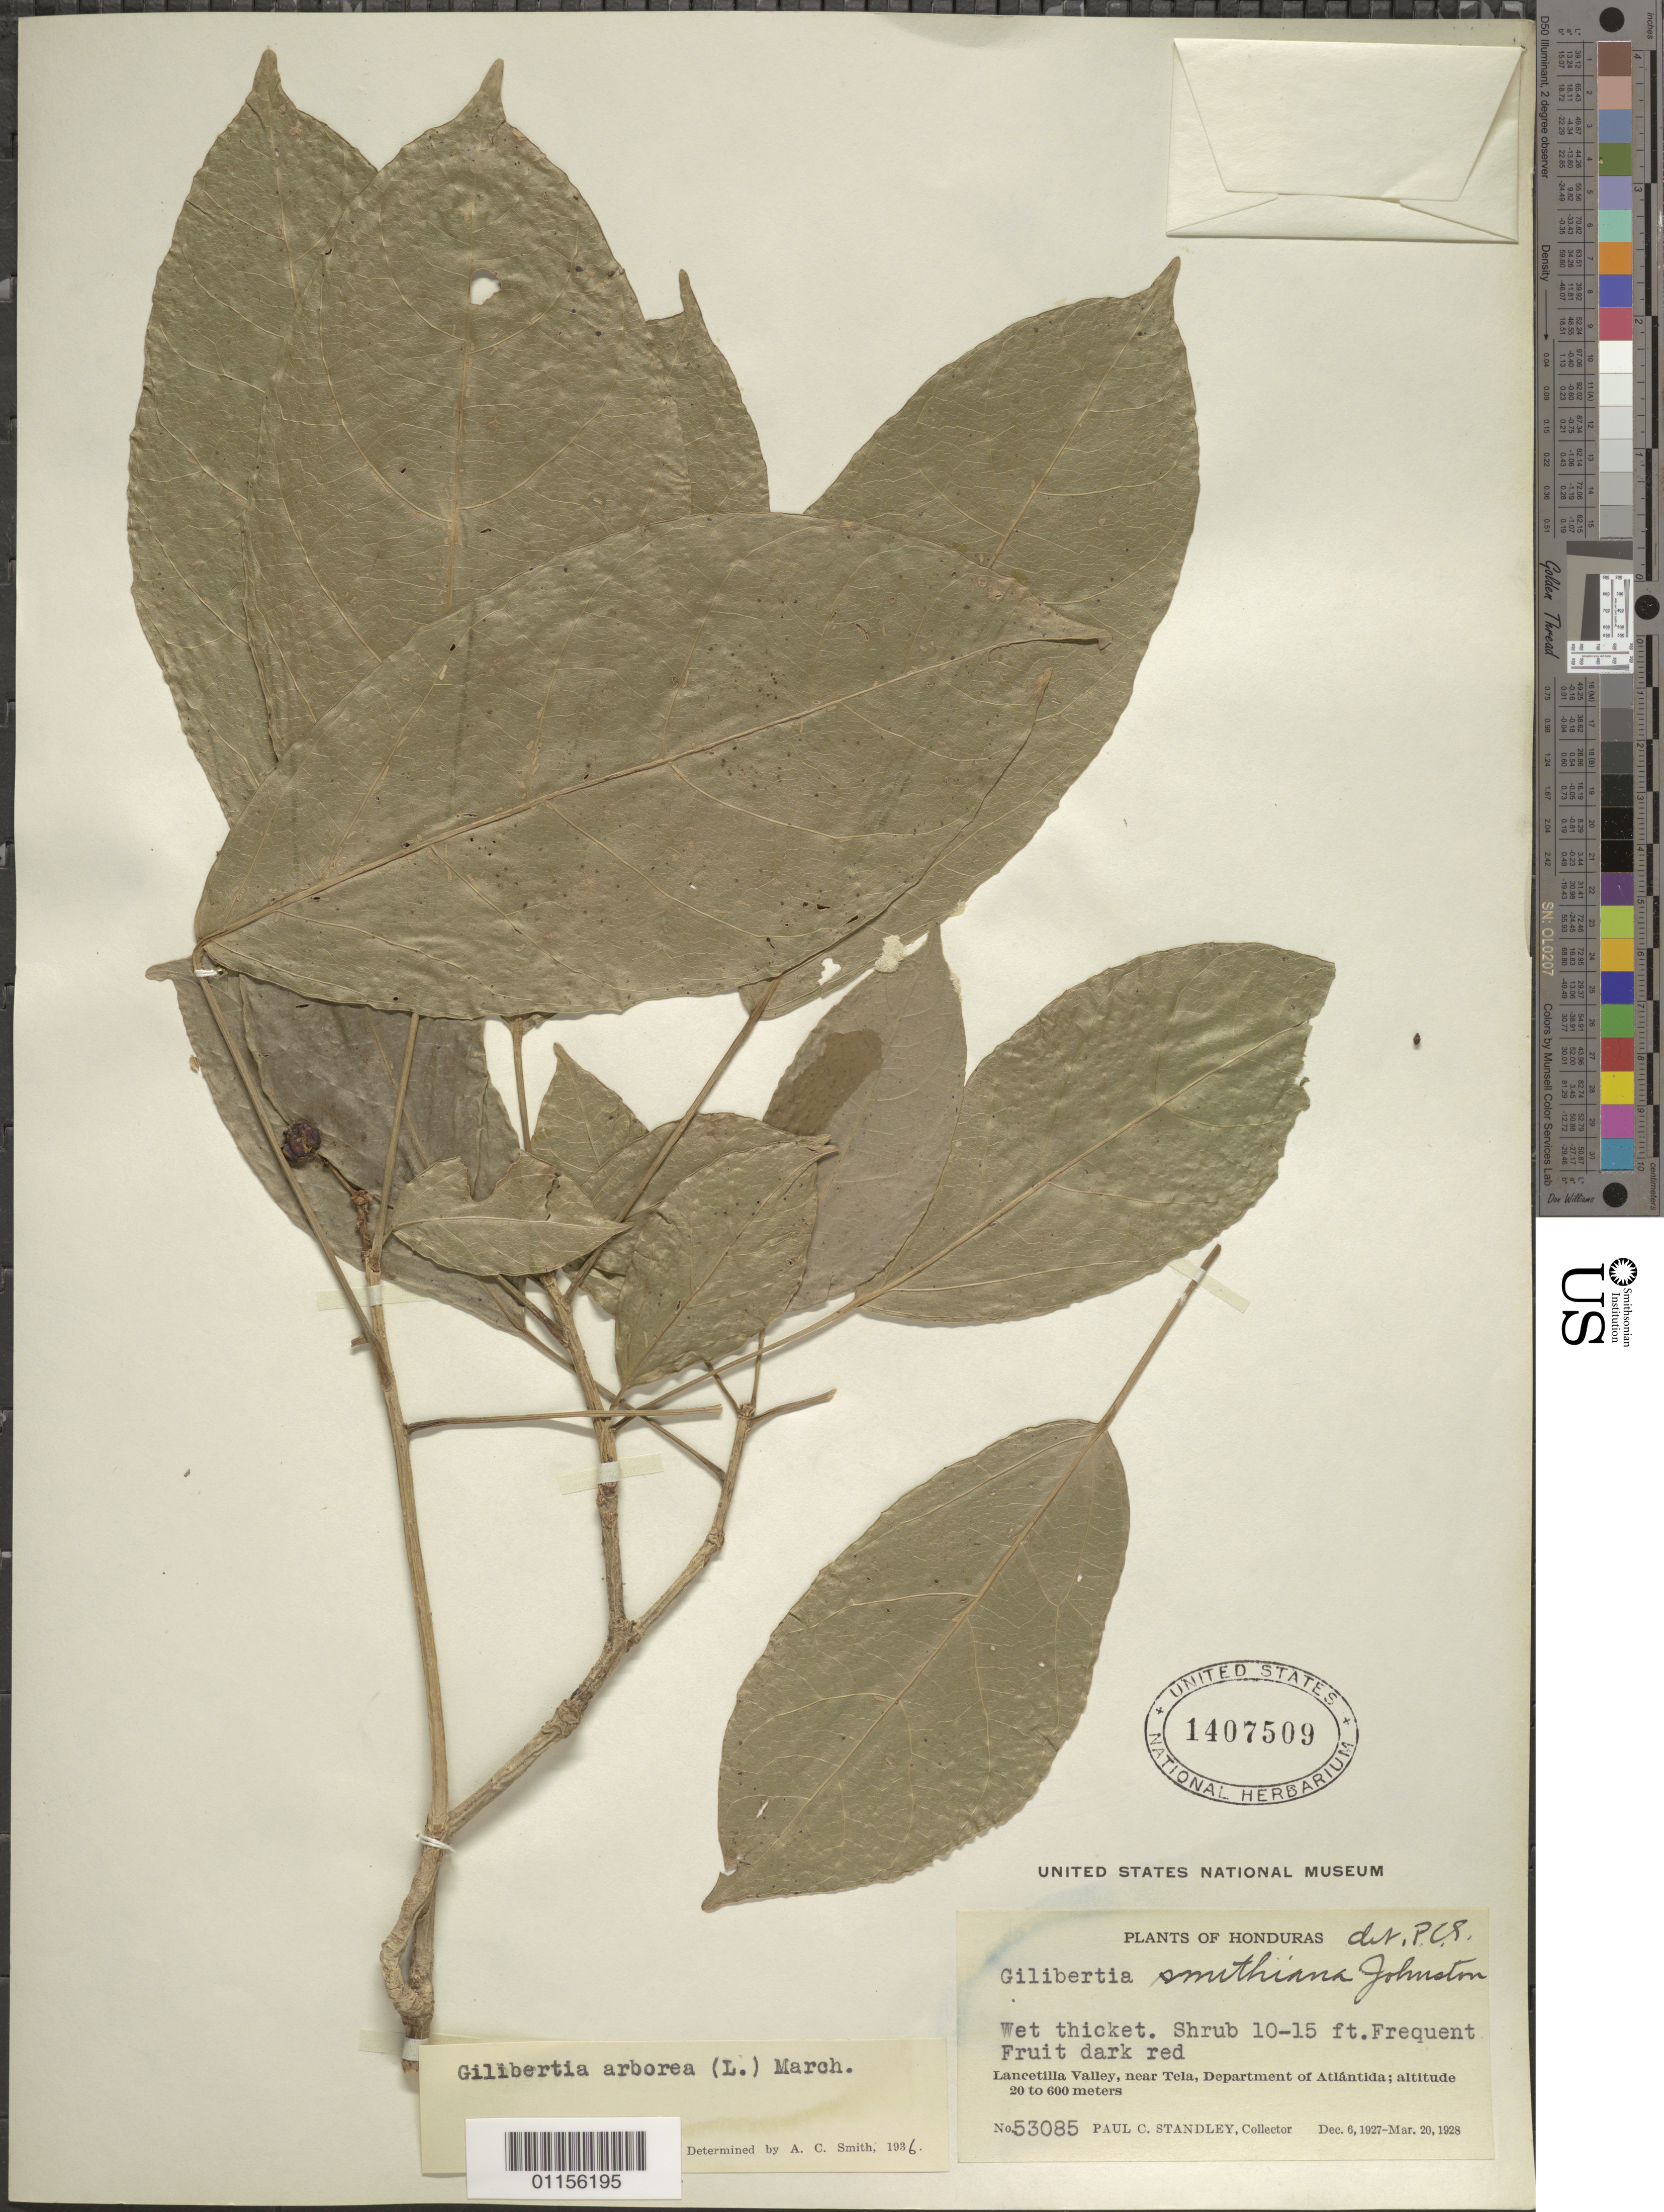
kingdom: Plantae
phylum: Tracheophyta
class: Magnoliopsida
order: Apiales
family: Araliaceae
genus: Dendropanax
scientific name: Dendropanax arboreus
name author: (L.) Decne. & Planch.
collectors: P. C. Standley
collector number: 53085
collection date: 1927-12-06/1928-03-20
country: Honduras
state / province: Atlántida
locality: Lancetilla Valley, near Tela.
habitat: Wet thicket. Shrub.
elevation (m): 20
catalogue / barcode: US 1407509